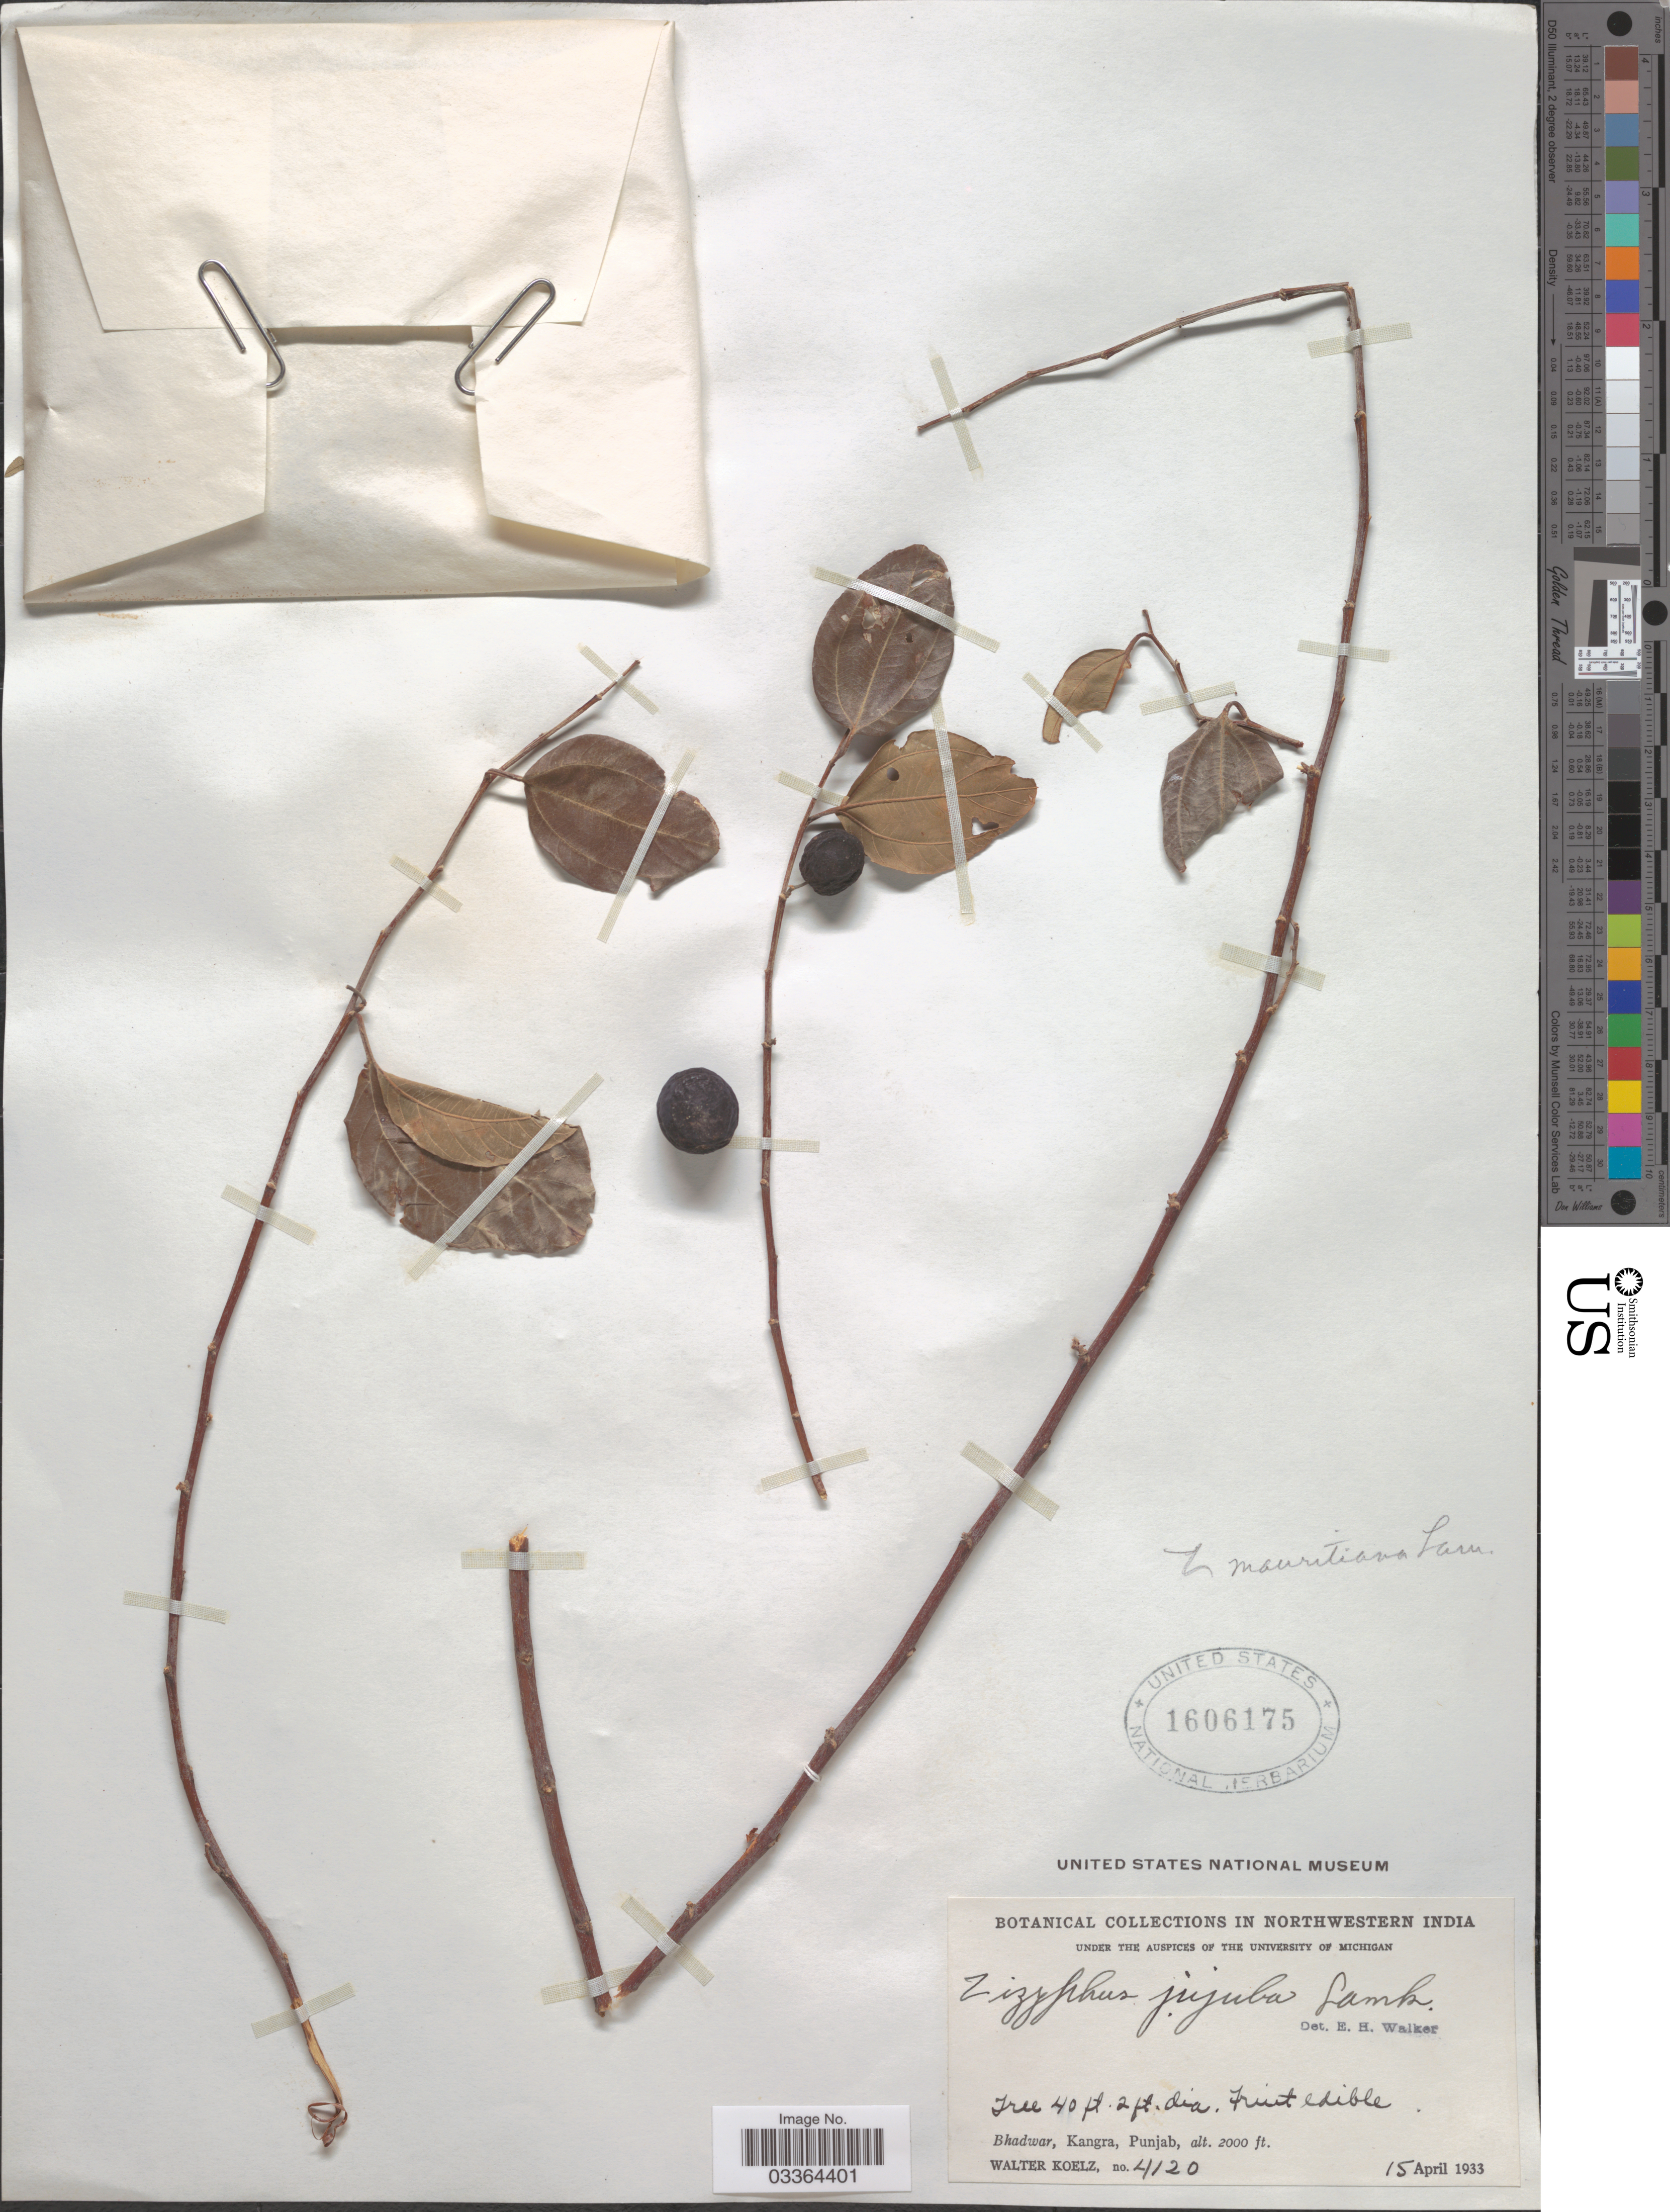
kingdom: Plantae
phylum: Tracheophyta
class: Magnoliopsida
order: Rosales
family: Rhamnaceae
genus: Ziziphus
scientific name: Ziziphus mauritiana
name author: Lam.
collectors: W. N. Koelz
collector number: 4120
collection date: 1933-04-15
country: India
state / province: Punjab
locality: Northwestern India. Bhadwar, Kangra.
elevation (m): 610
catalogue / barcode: US 1606175